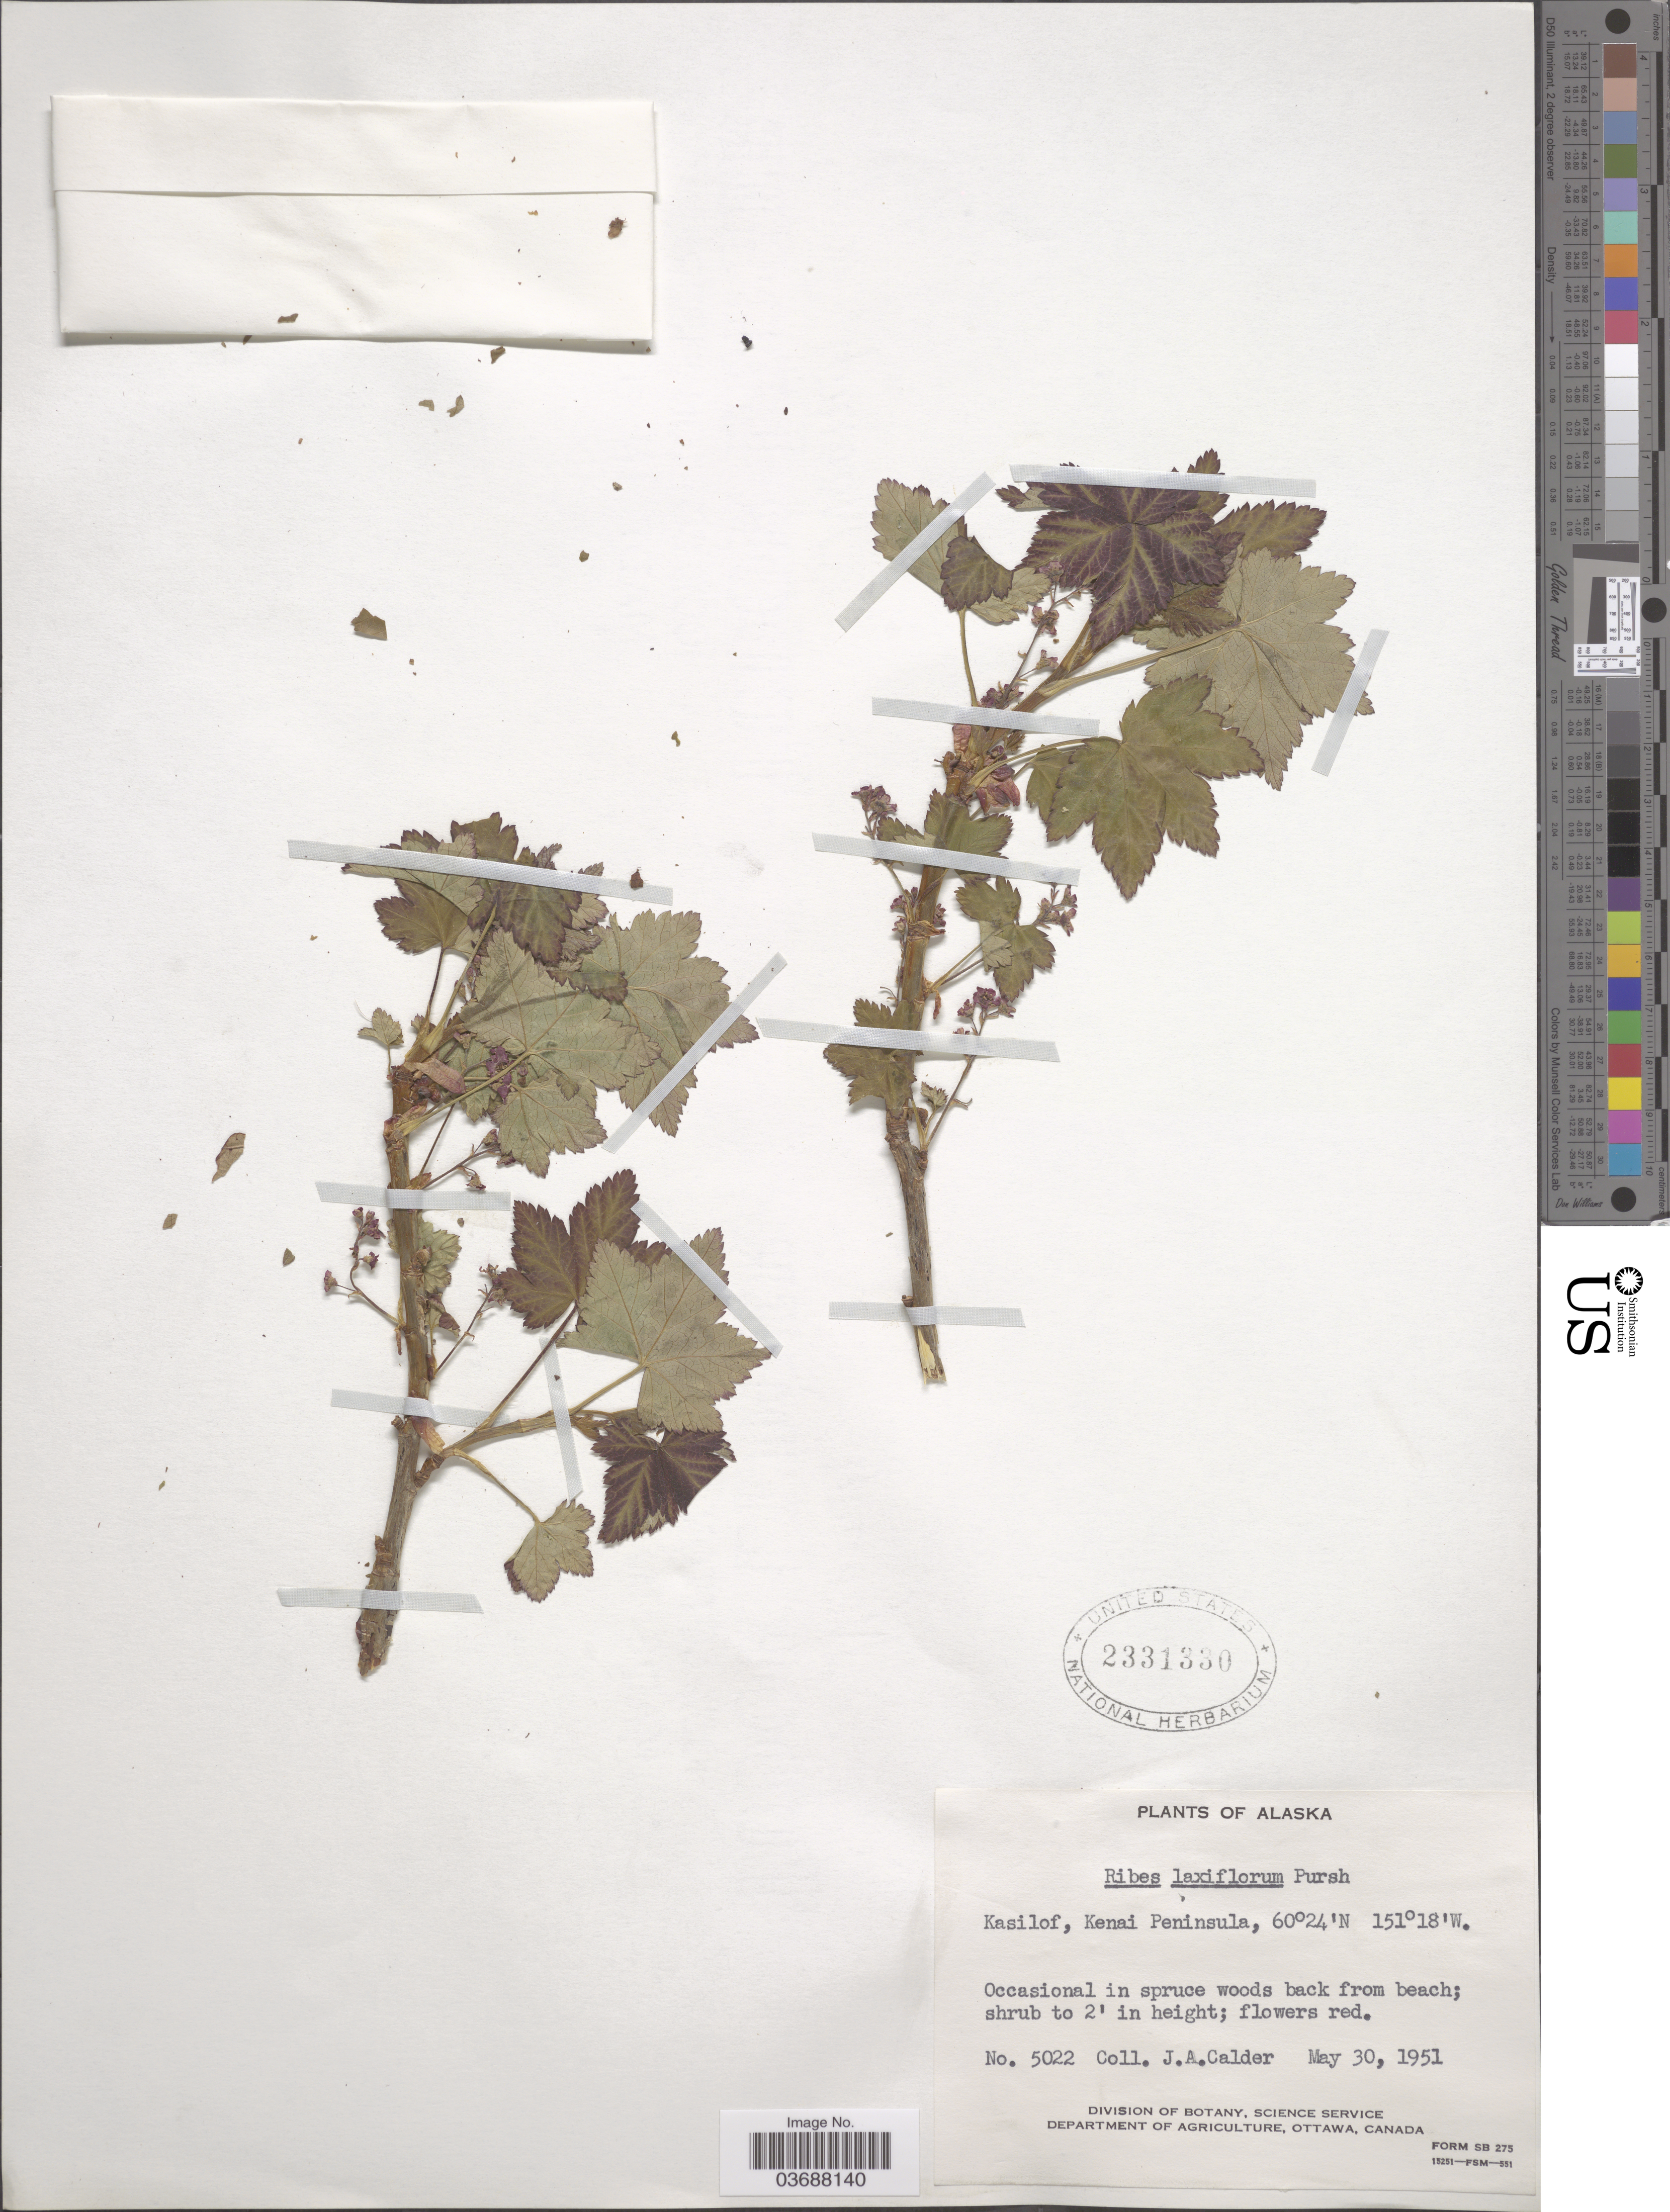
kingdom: Plantae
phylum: Tracheophyta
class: Magnoliopsida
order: Saxifragales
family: Grossulariaceae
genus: Ribes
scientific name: Ribes laxiflorum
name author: Pursh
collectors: J. A. Calder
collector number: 5022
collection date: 1951-05-30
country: United States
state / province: Alaska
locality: Kasilof, Kenai Peninsula.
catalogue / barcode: US 2331330